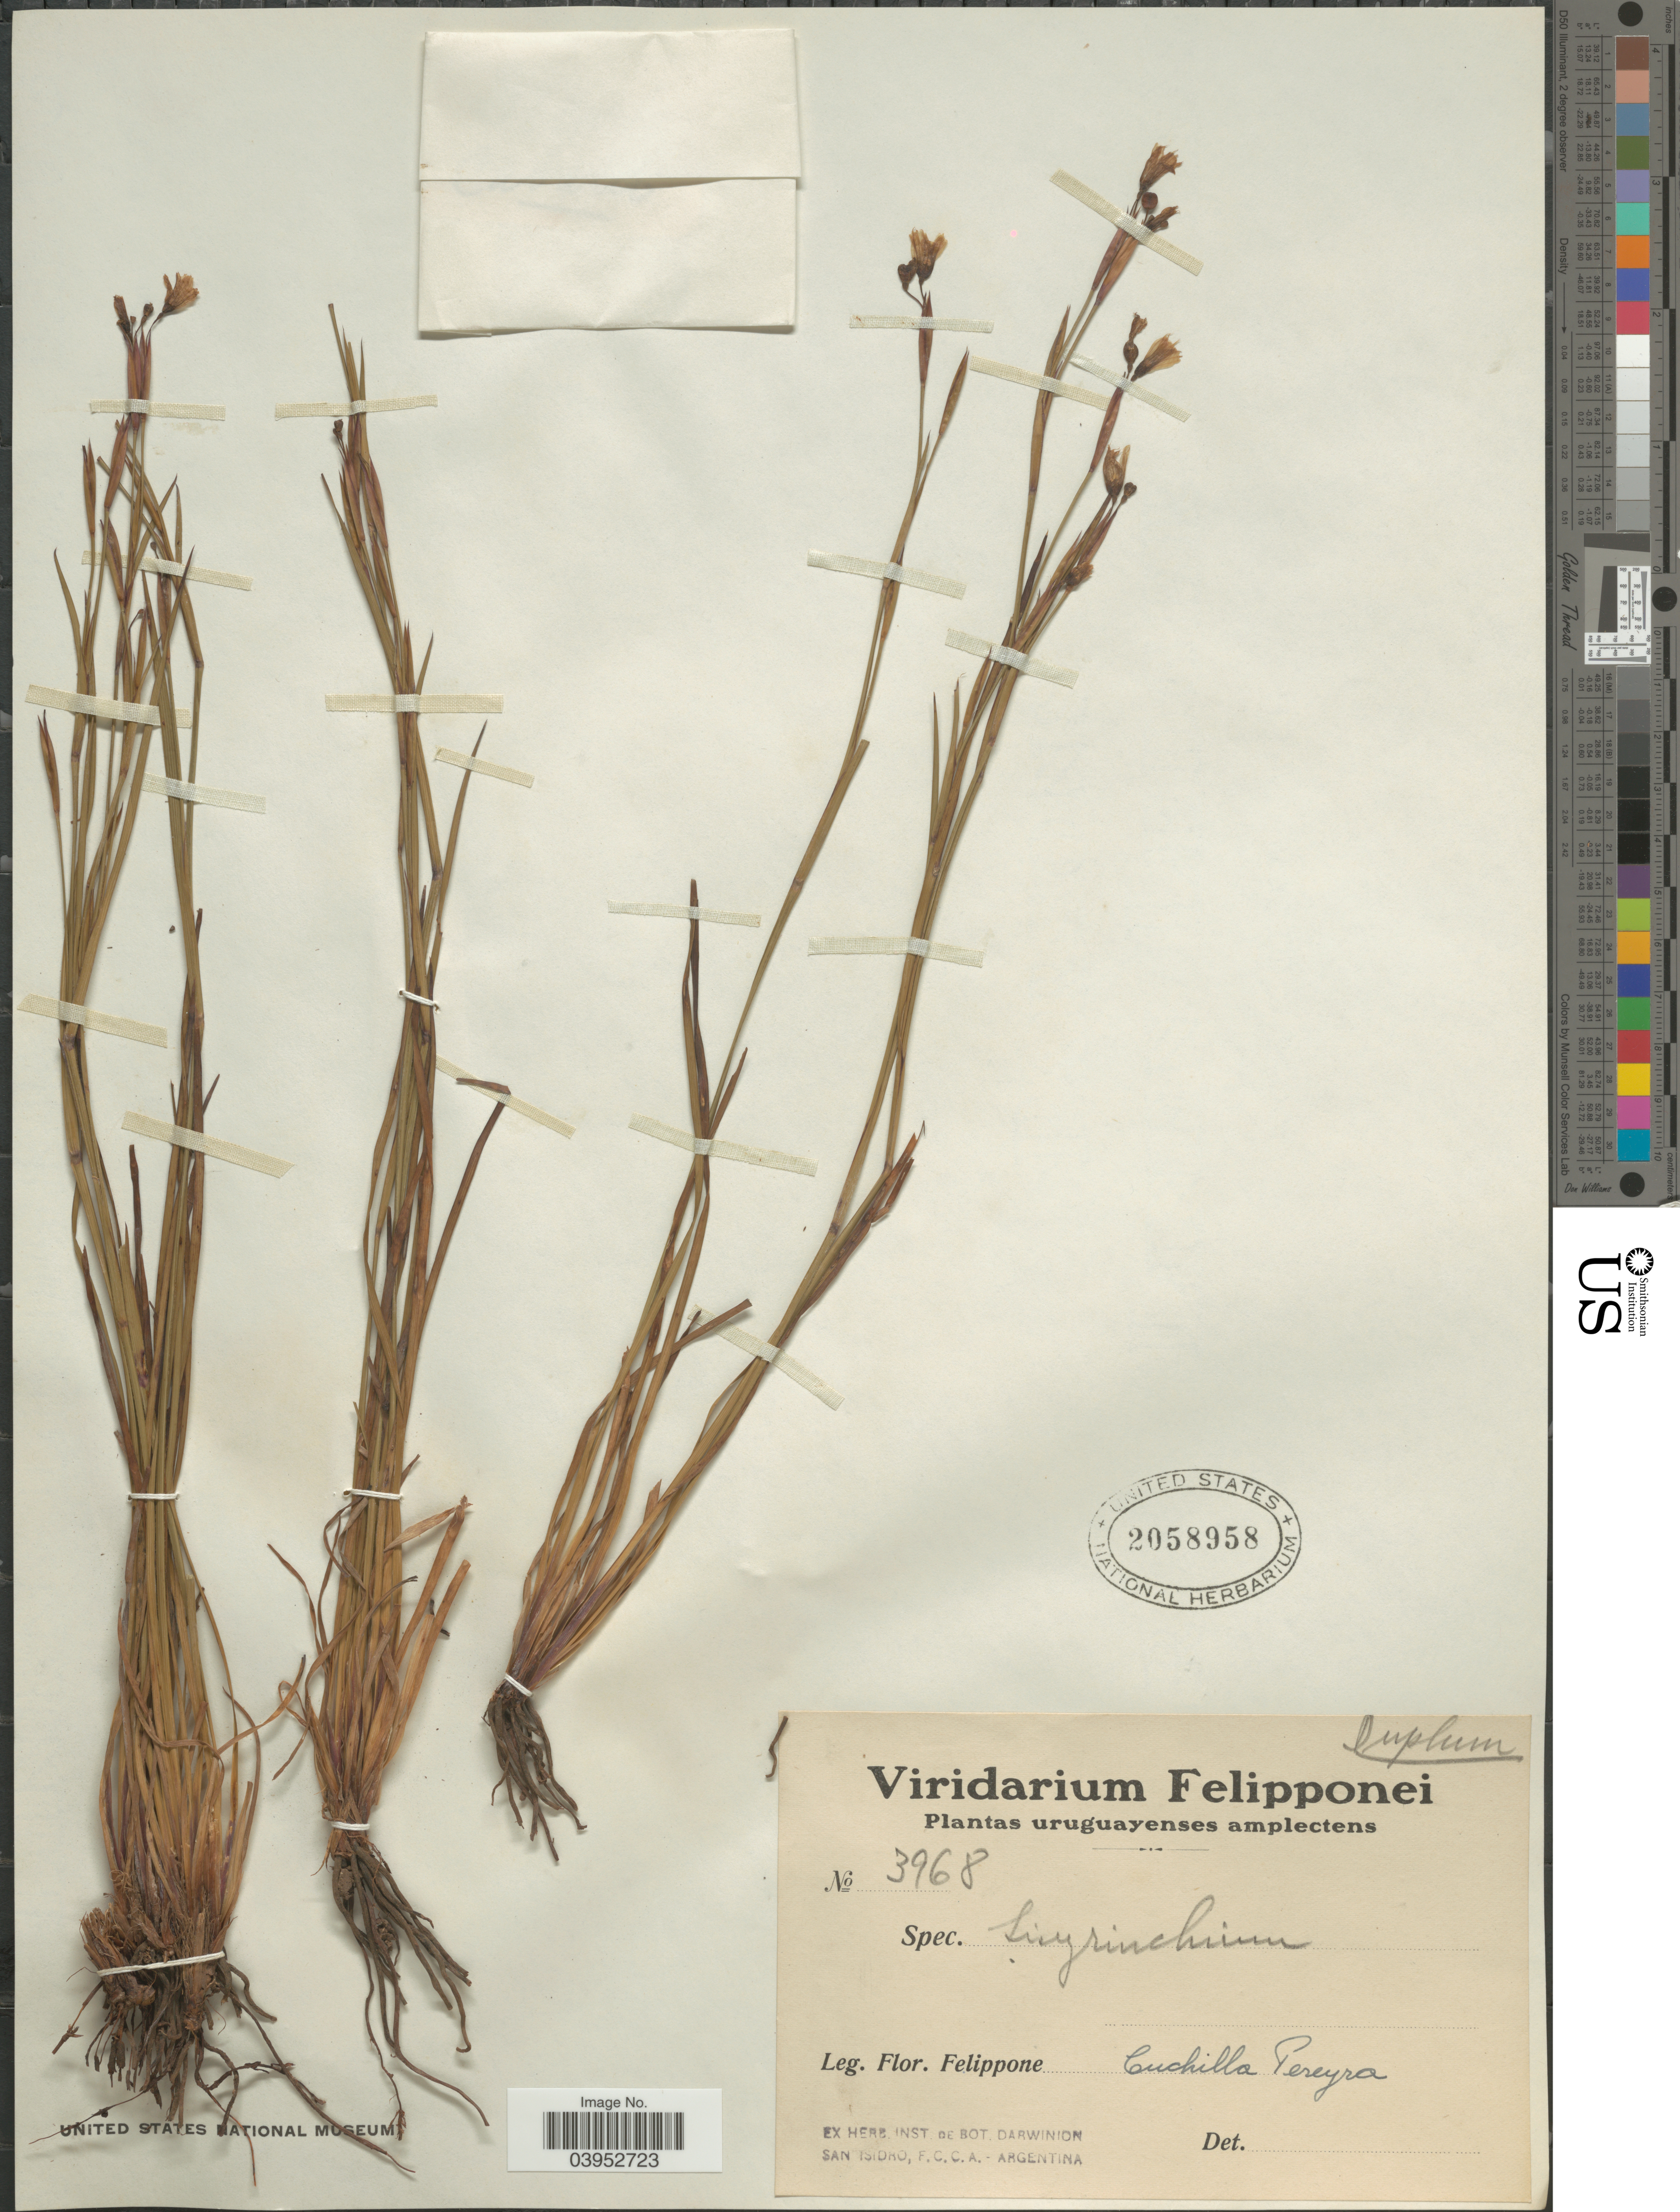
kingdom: Plantae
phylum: Tracheophyta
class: Liliopsida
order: Asparagales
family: Iridaceae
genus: Sisyrinchium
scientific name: Sisyrinchium sp.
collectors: F. Felippone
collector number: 3968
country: Uruguay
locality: Cuchilla Pereyra.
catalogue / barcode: US 2058958